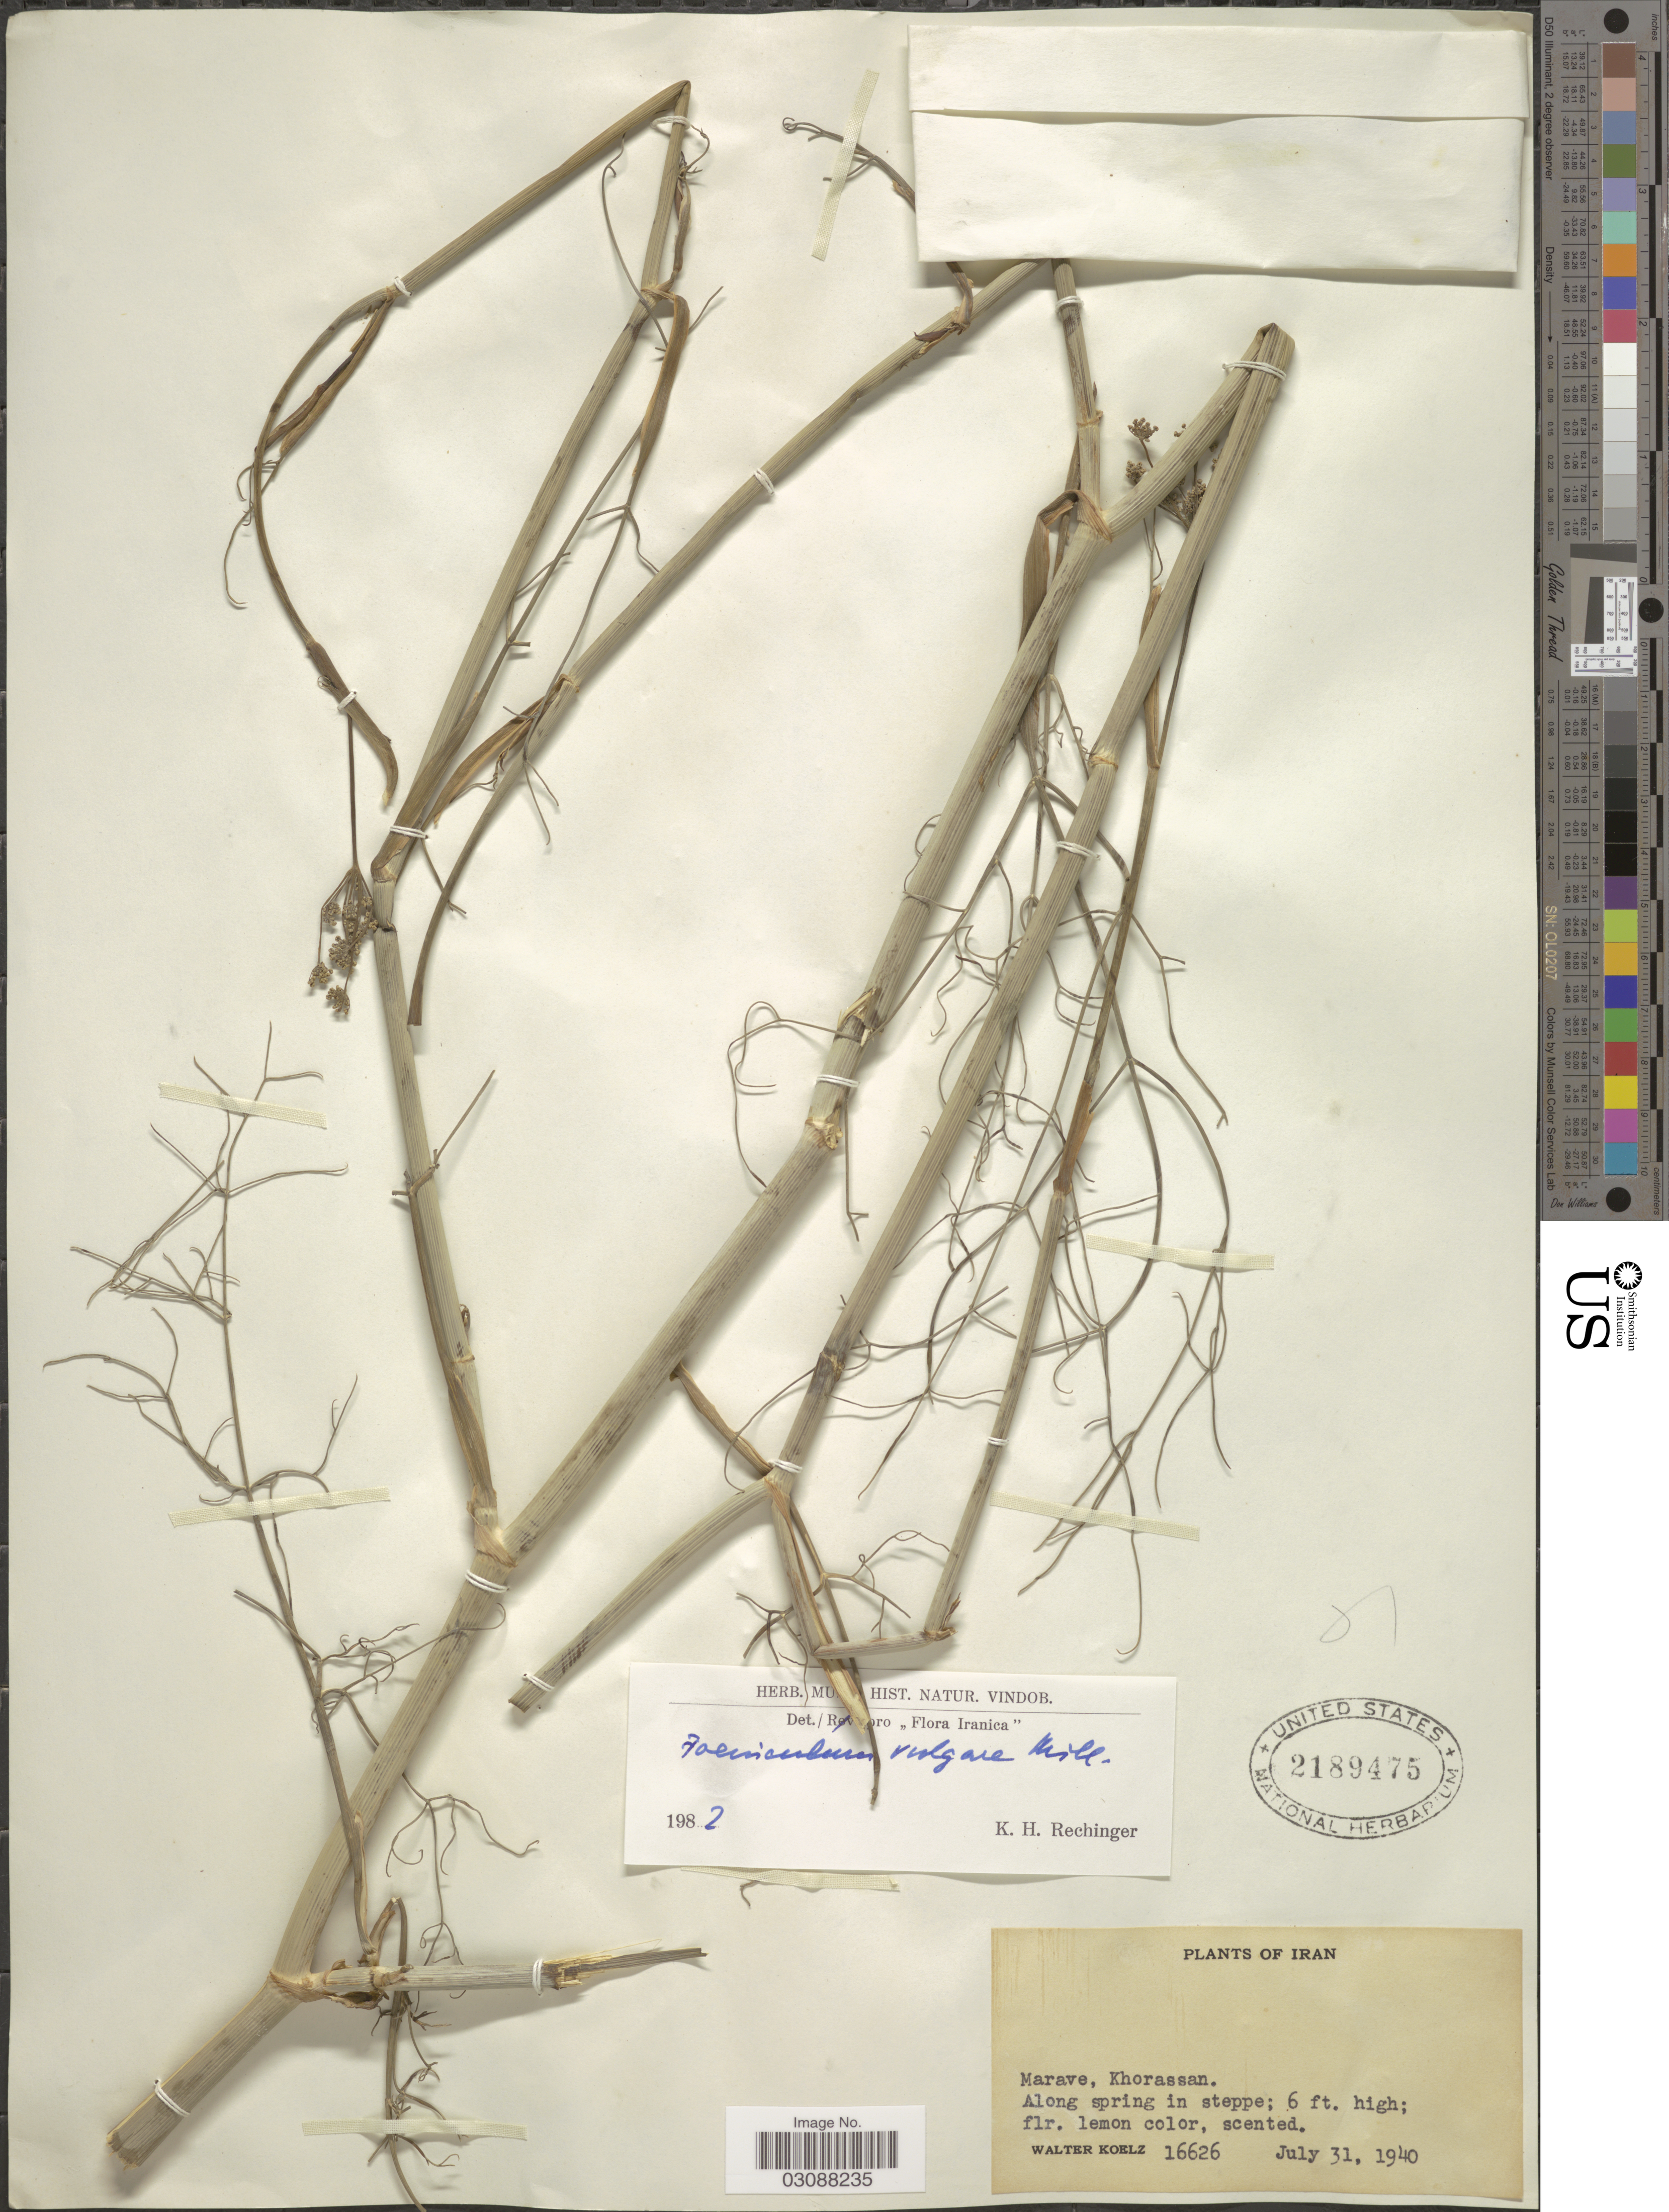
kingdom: Plantae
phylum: Tracheophyta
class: Magnoliopsida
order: Apiales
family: Apiaceae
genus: Foeniculum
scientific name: Foeniculum vulgare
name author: Mill.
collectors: W. N. Koelz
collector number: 16626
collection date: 1940-07-31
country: Iran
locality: Marave, Khorassan.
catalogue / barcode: US 2189475